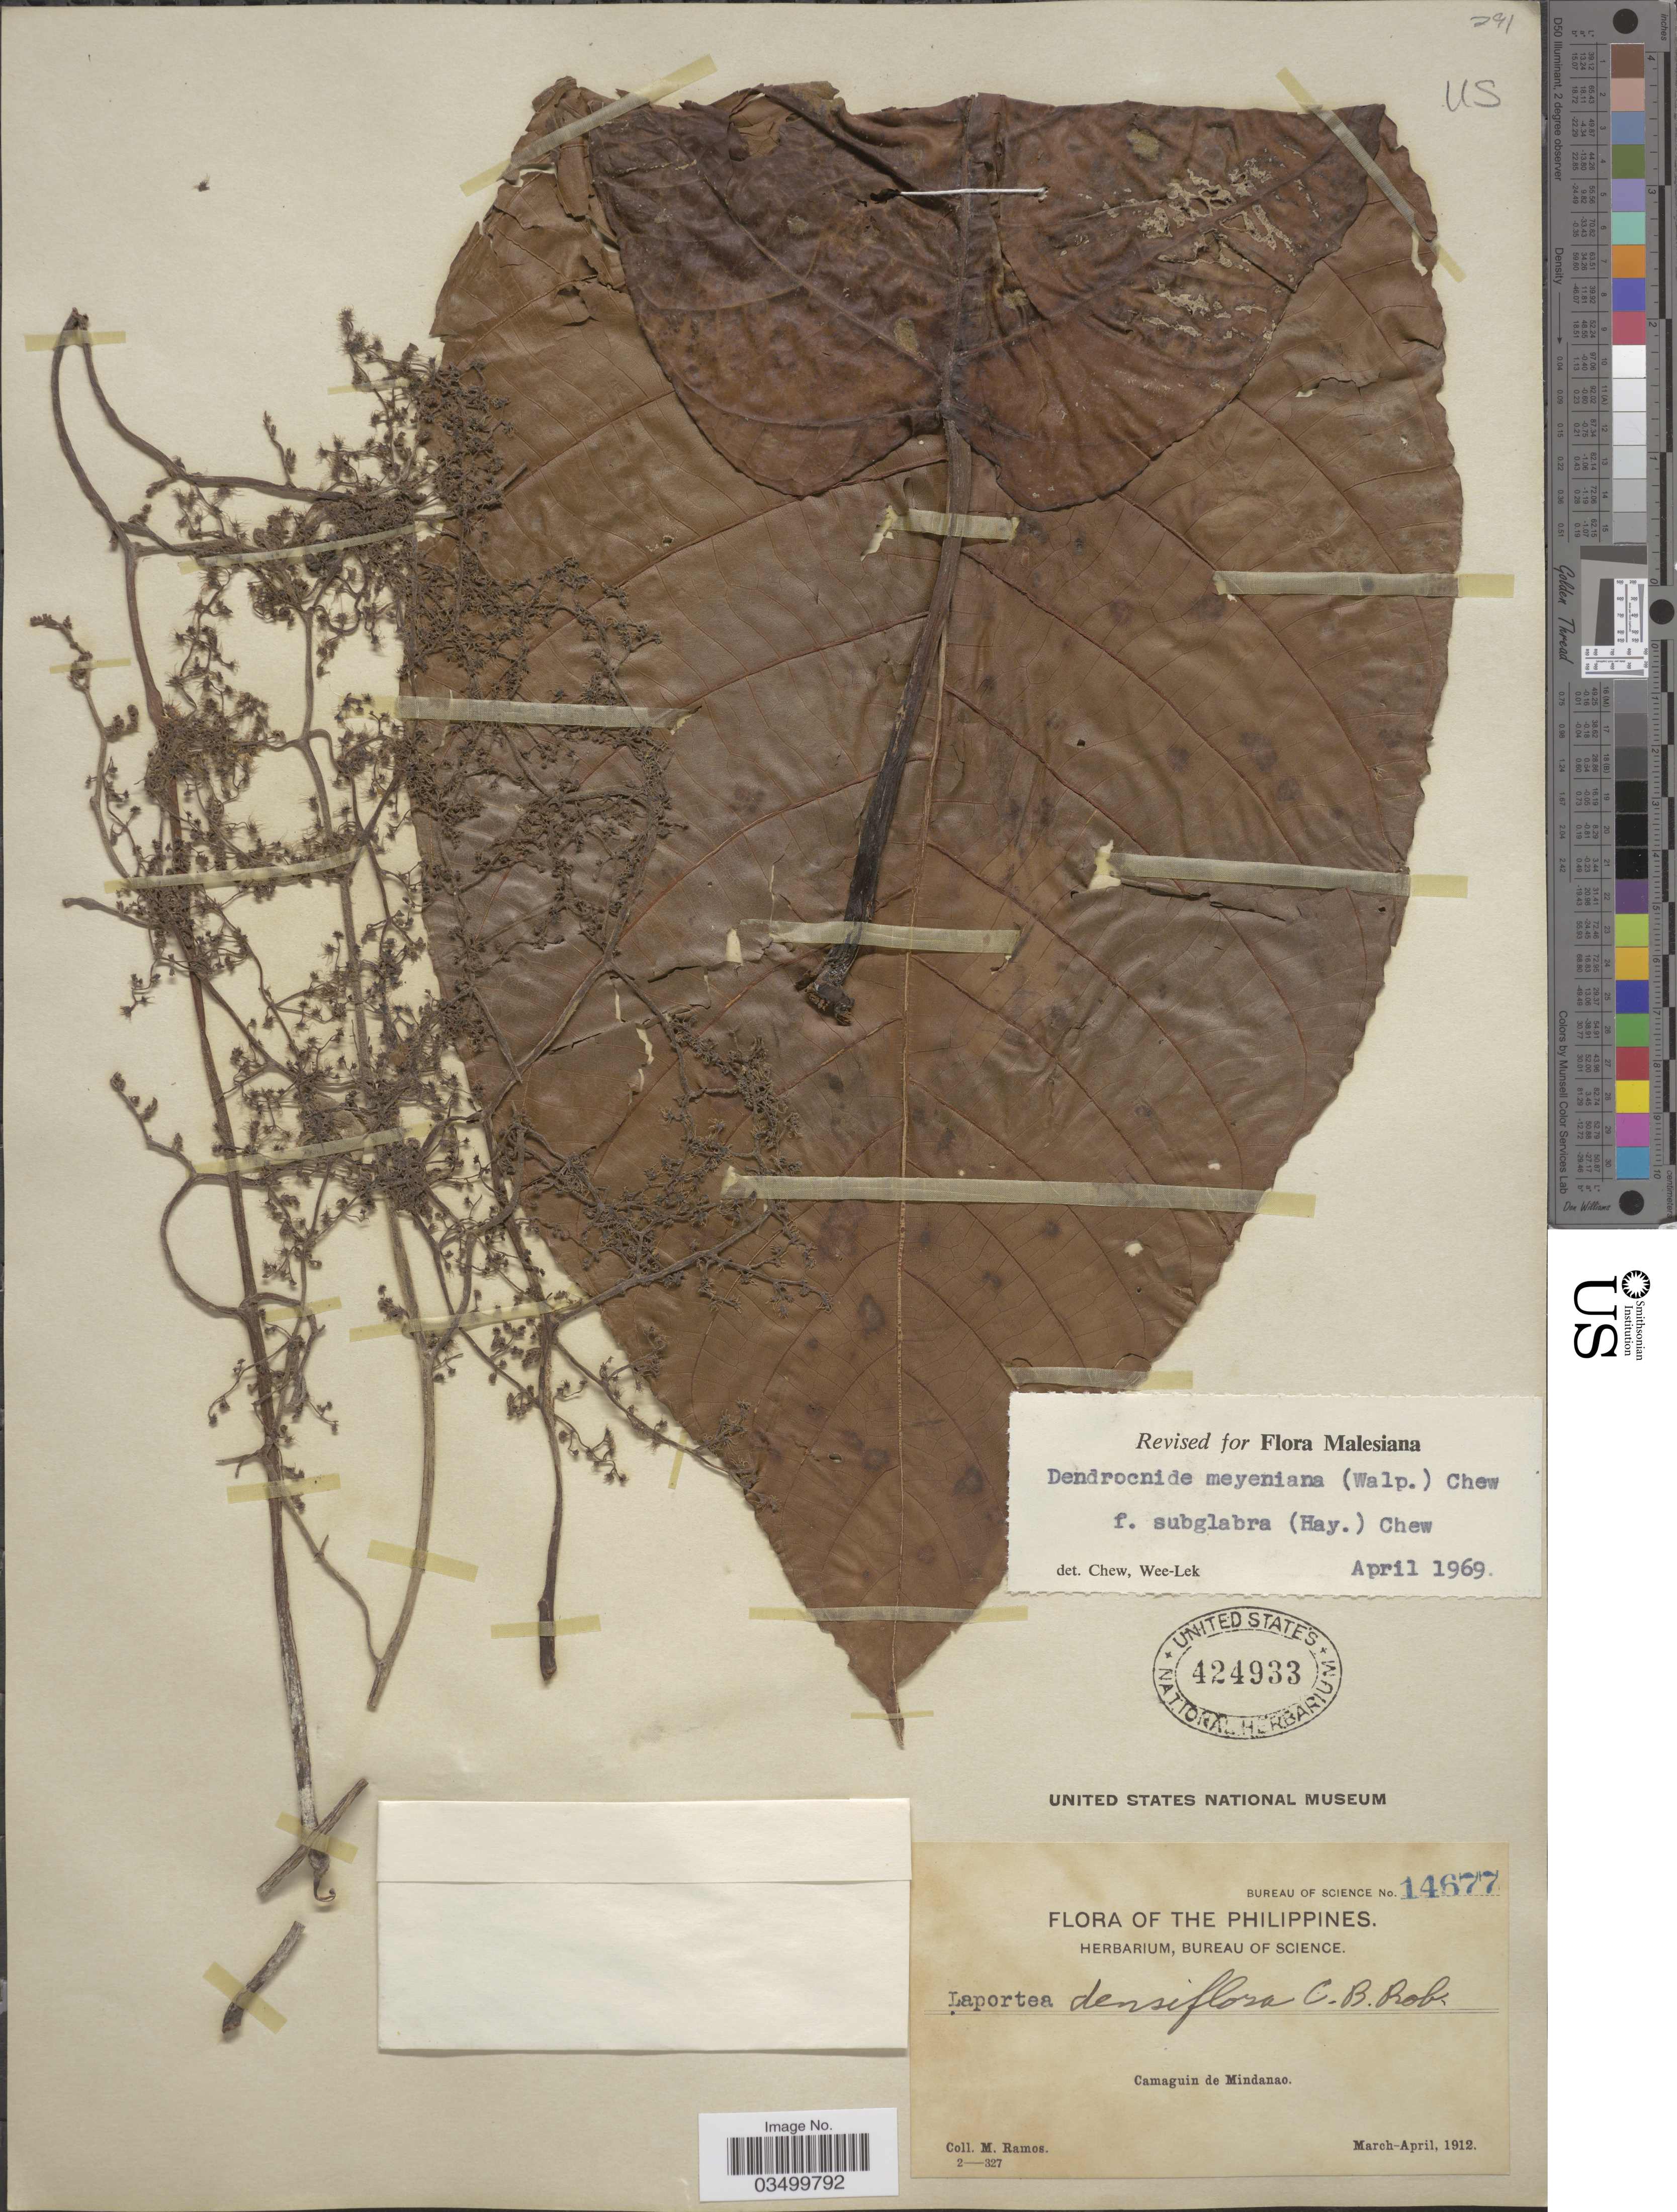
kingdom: Plantae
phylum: Tracheophyta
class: Magnoliopsida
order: Rosales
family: Urticaceae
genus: Dendrocnide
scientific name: Dendrocnide meyeniana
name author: (Walp.) Chew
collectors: M. Ramos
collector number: Bureau of Science 14677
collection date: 1912-03/1912-04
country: Philippines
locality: The Philippines. Camaguin de Mindanao.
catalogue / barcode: US 424933